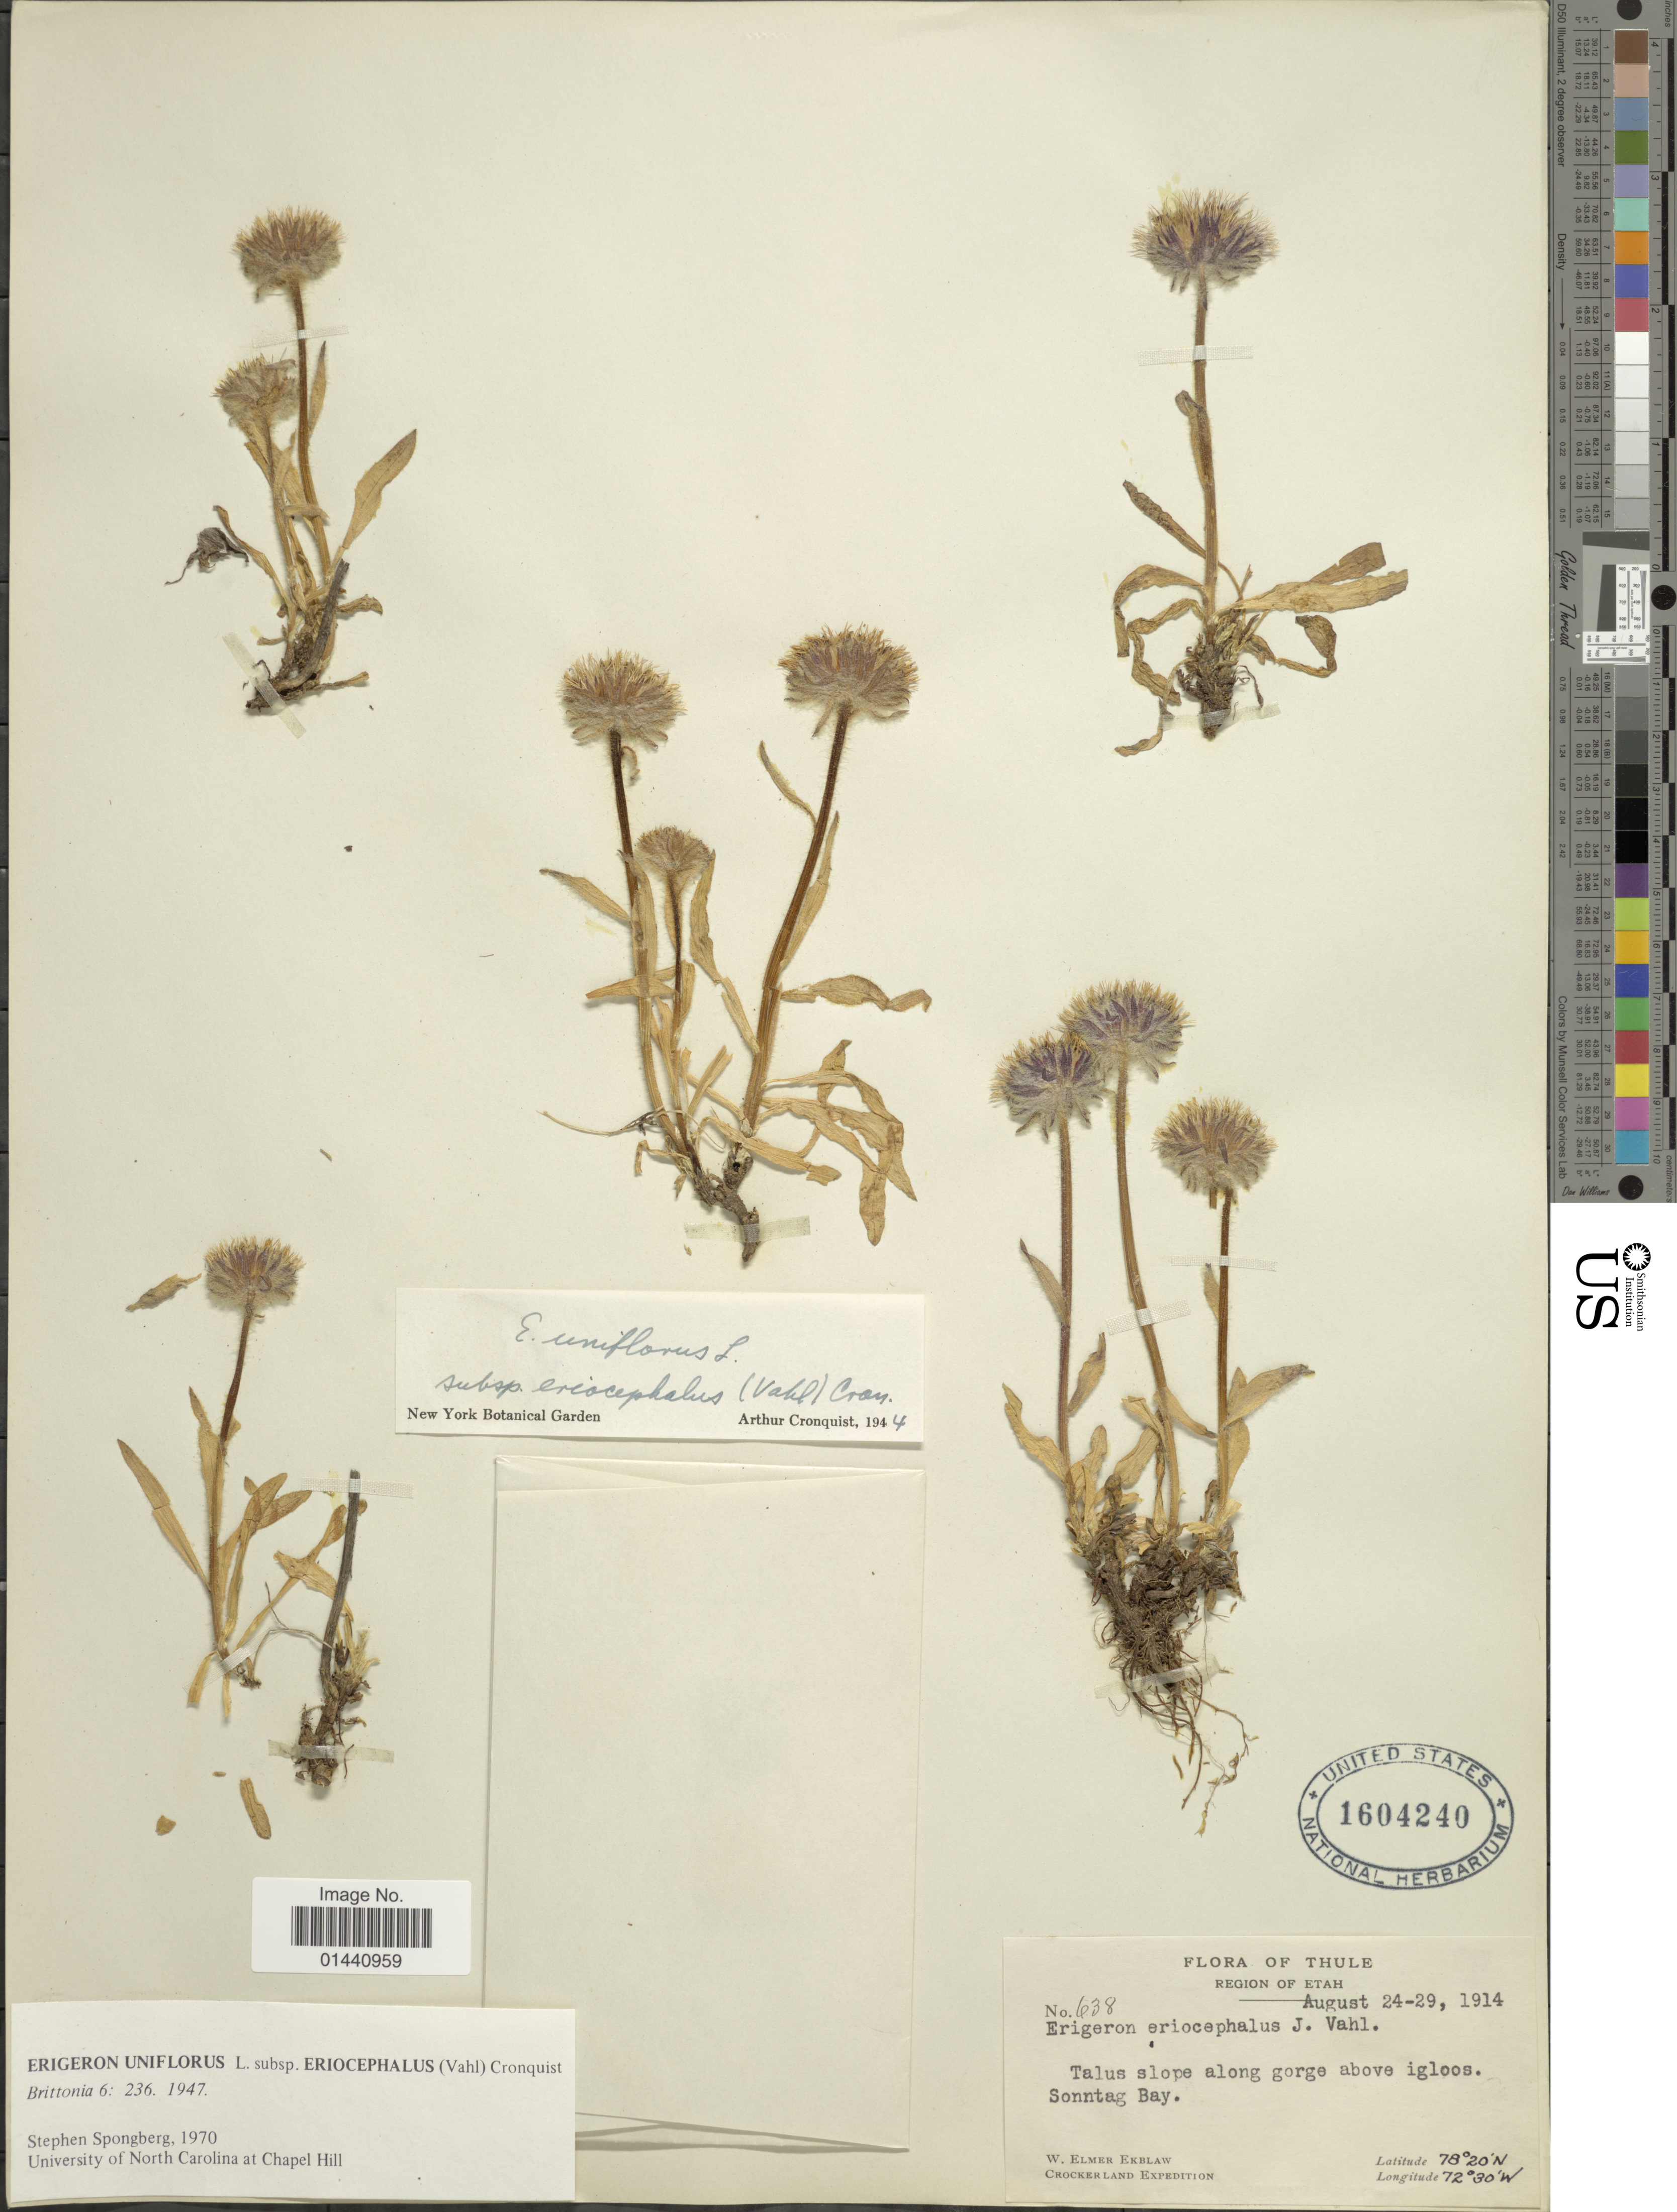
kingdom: Plantae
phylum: Tracheophyta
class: Magnoliopsida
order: Asterales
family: Asteraceae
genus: Erigeron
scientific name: Erigeron eriocephalus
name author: J. Vahl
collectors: W. Ekblaw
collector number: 638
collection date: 1914-08-24/1914-08-29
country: Greenland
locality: Thule. Region of Etah. Talus slope along gorge above igloos. Sonntag Bay.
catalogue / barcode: US 1604240